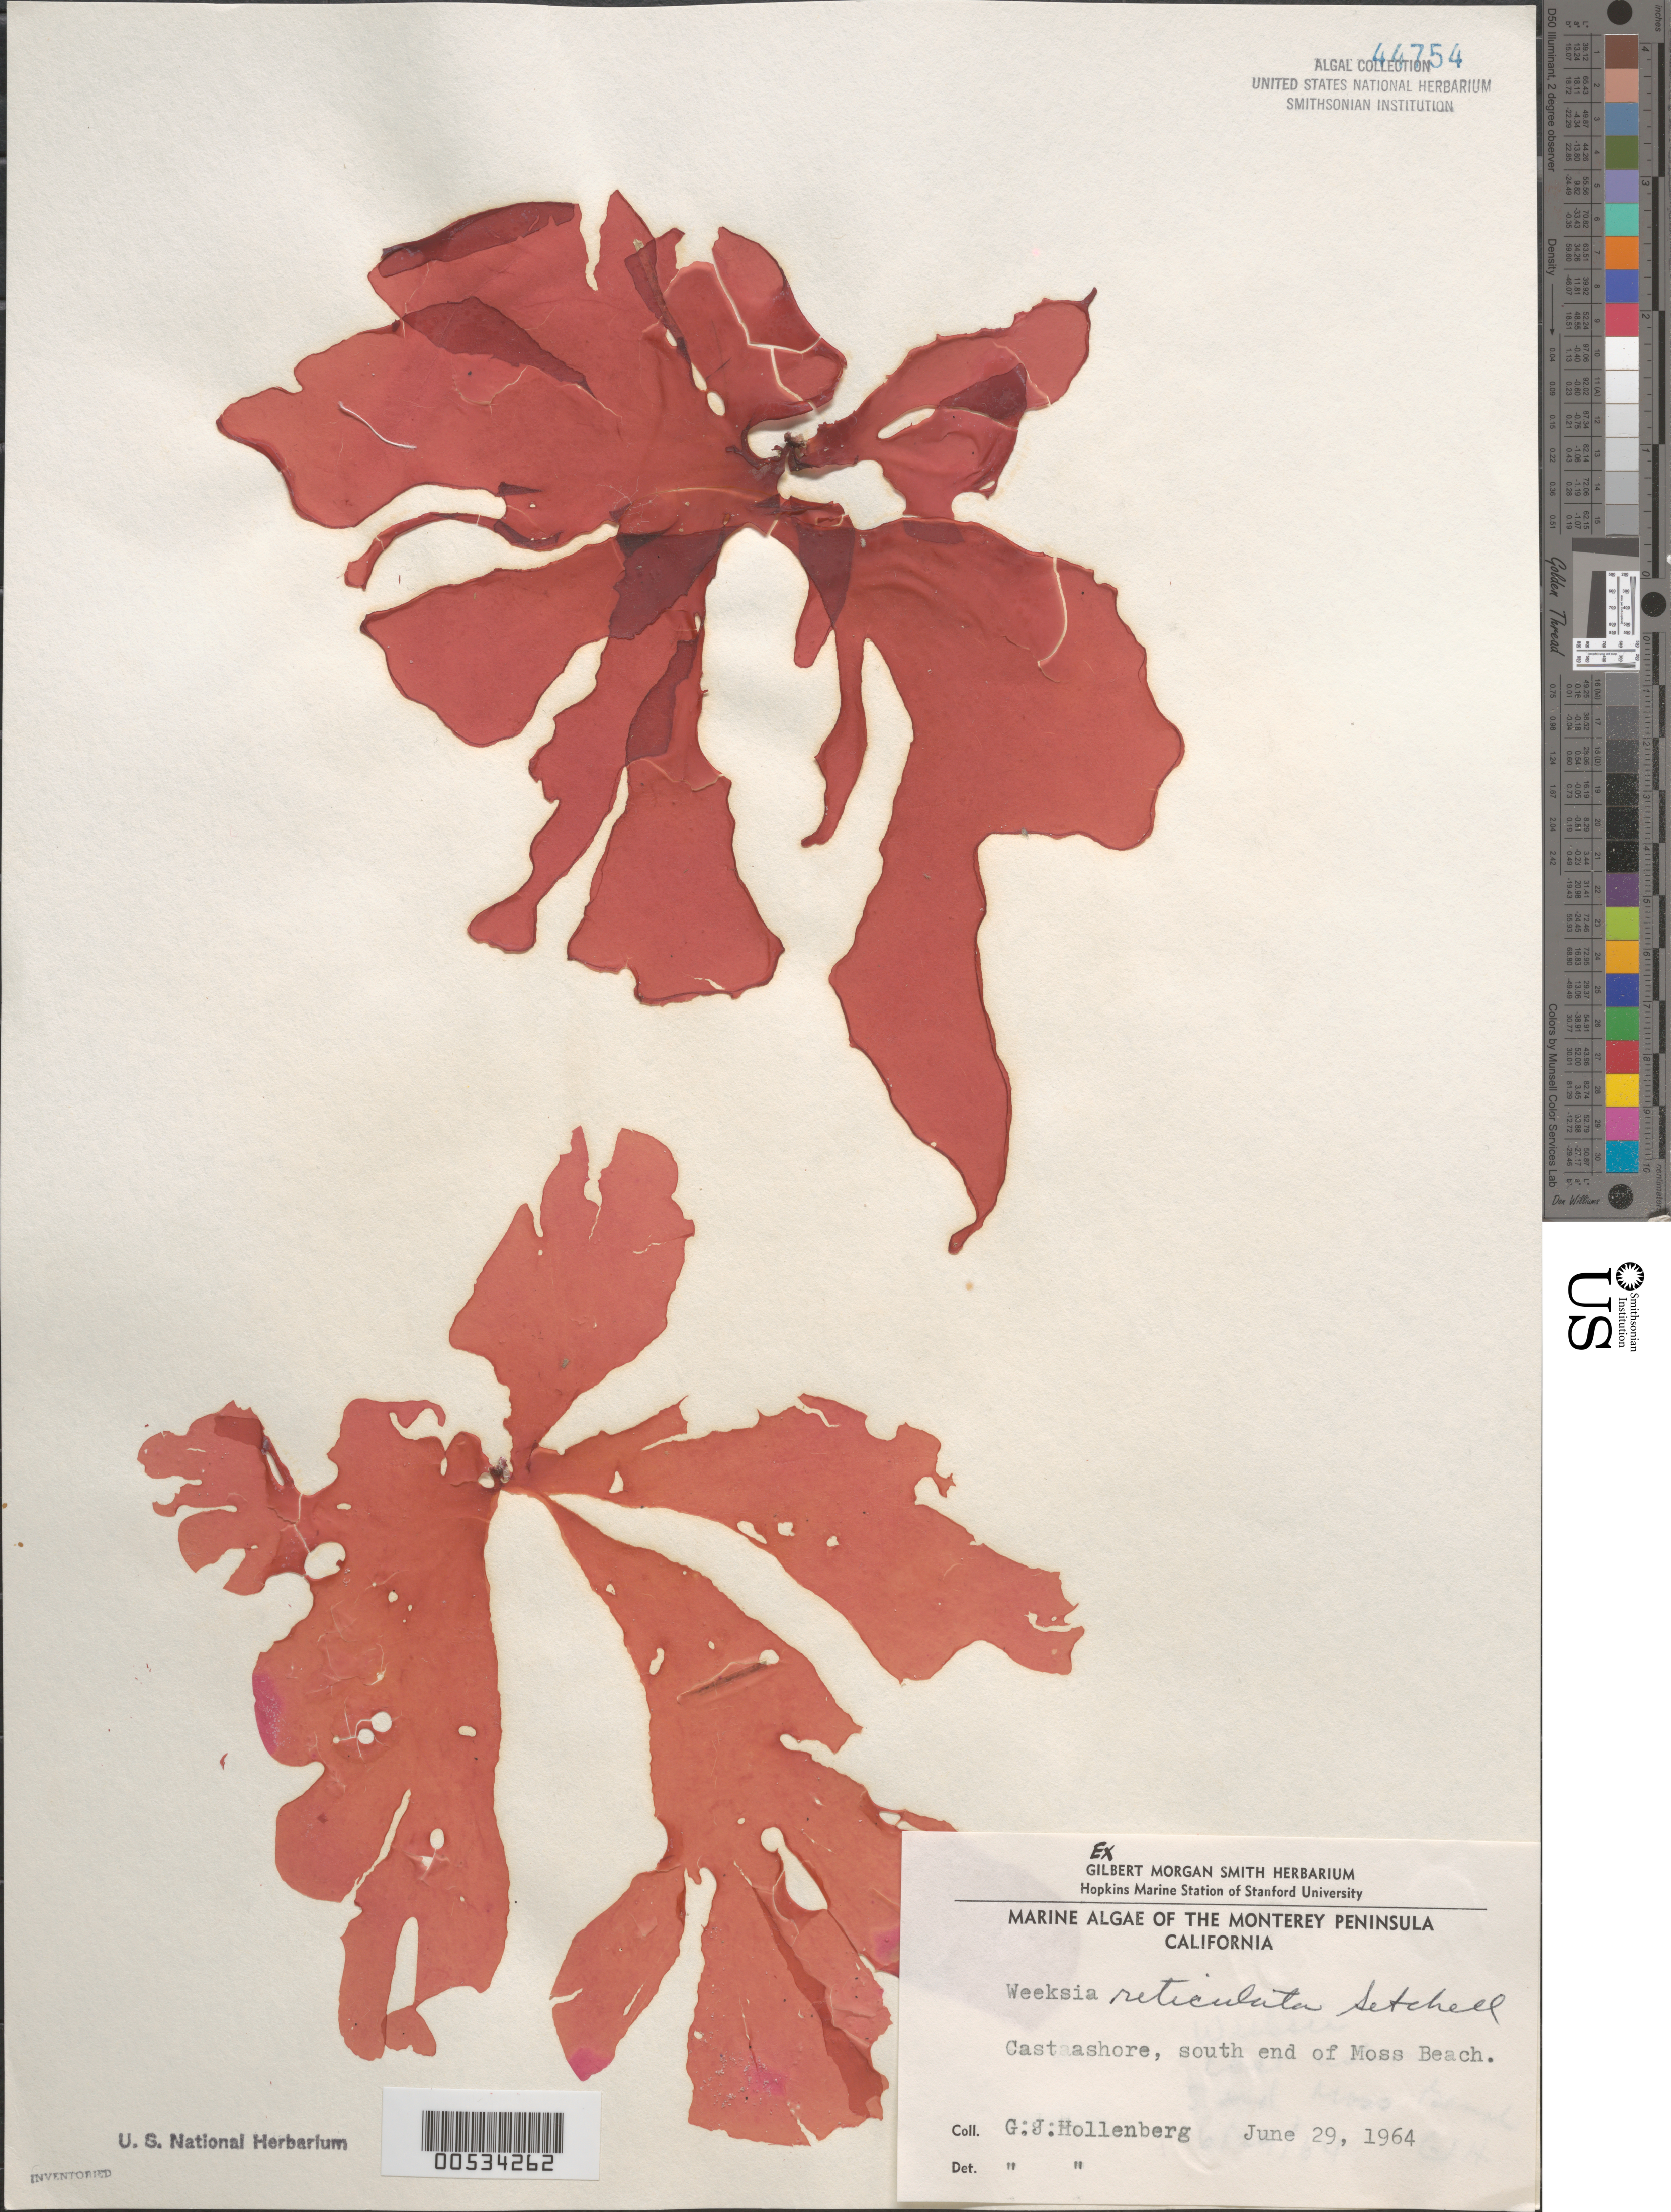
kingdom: Plantae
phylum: Rhodophyta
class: Florideophyceae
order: Gigartinales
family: Dumontiaceae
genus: Weeksia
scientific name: Weeksia reticulata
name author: Setch.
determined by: Hollenberg, George J.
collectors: G. Hollenberg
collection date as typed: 29 Jun 1964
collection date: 1964-06-29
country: United States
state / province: California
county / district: Monterey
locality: Moss Beach, south end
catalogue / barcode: US 44754